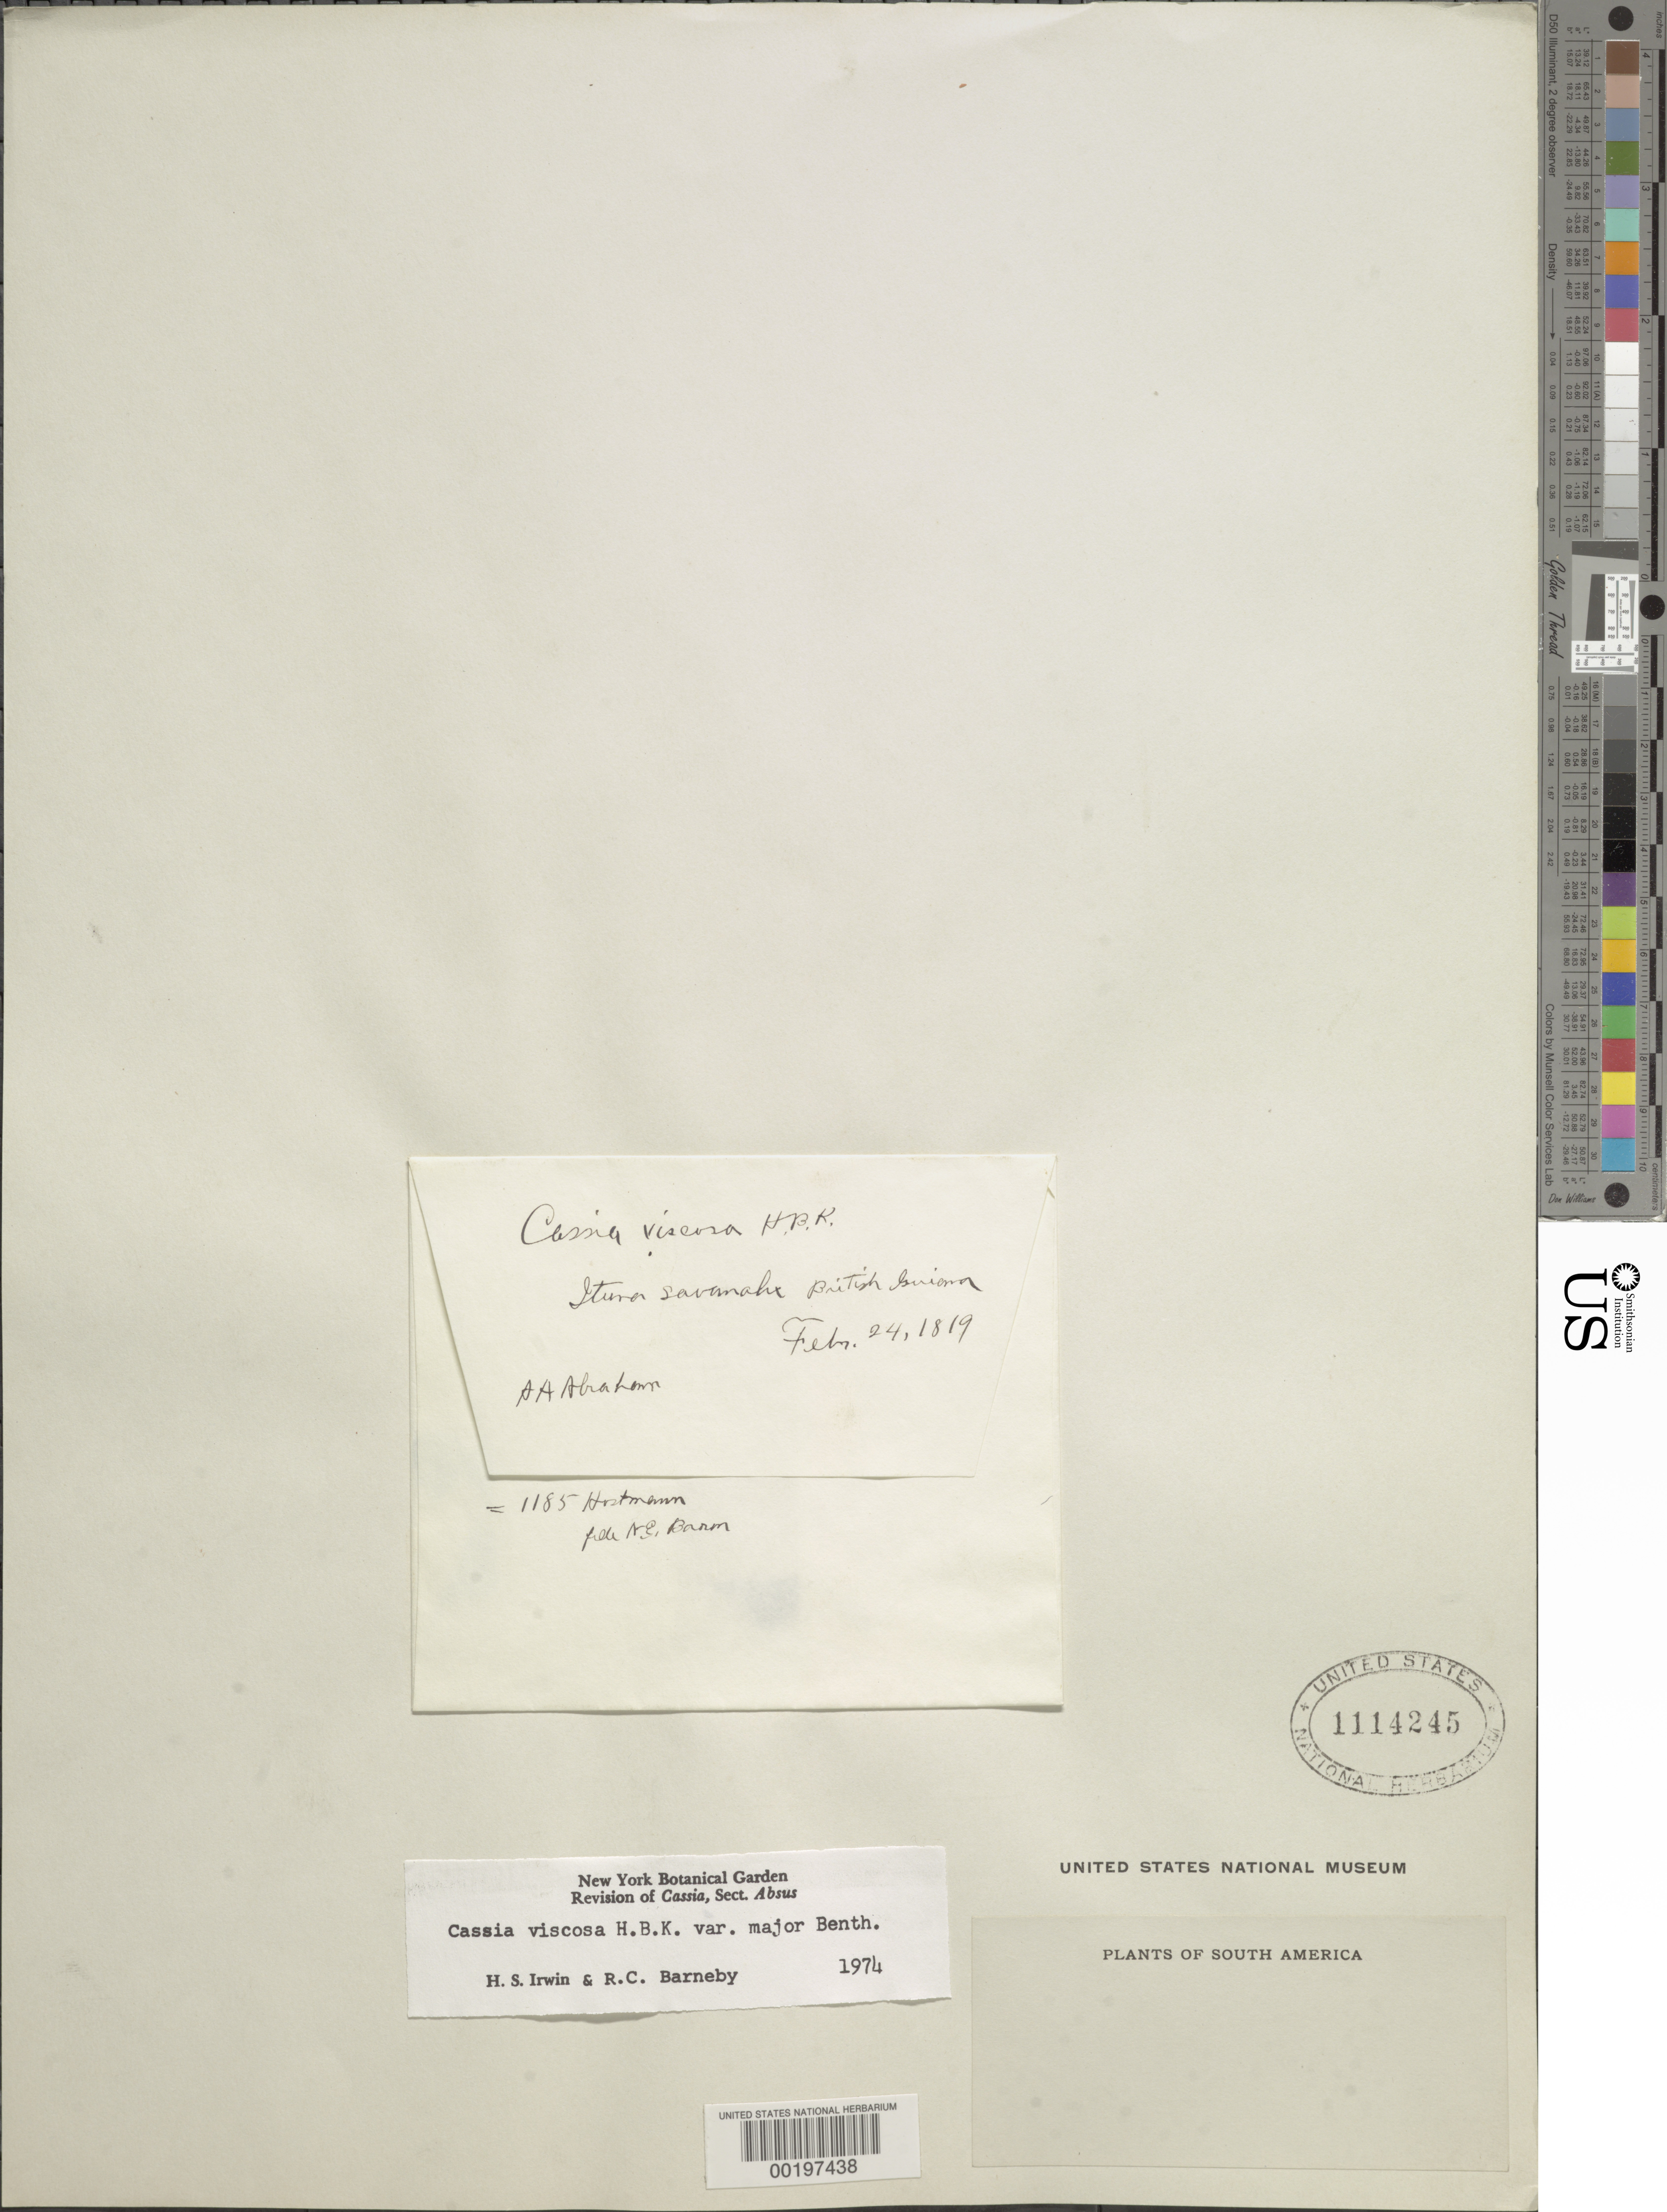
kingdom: Plantae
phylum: Tracheophyta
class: Magnoliopsida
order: Fabales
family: Fabaceae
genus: Chamaecrista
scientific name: Chamaecrista viscosa var. major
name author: (Benth.) H.S. Irwin & Barneby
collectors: A. A. Abraham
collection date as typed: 24 Feb 1819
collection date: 1819-02-24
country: Guyana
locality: Itura savanna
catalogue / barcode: US 1114245